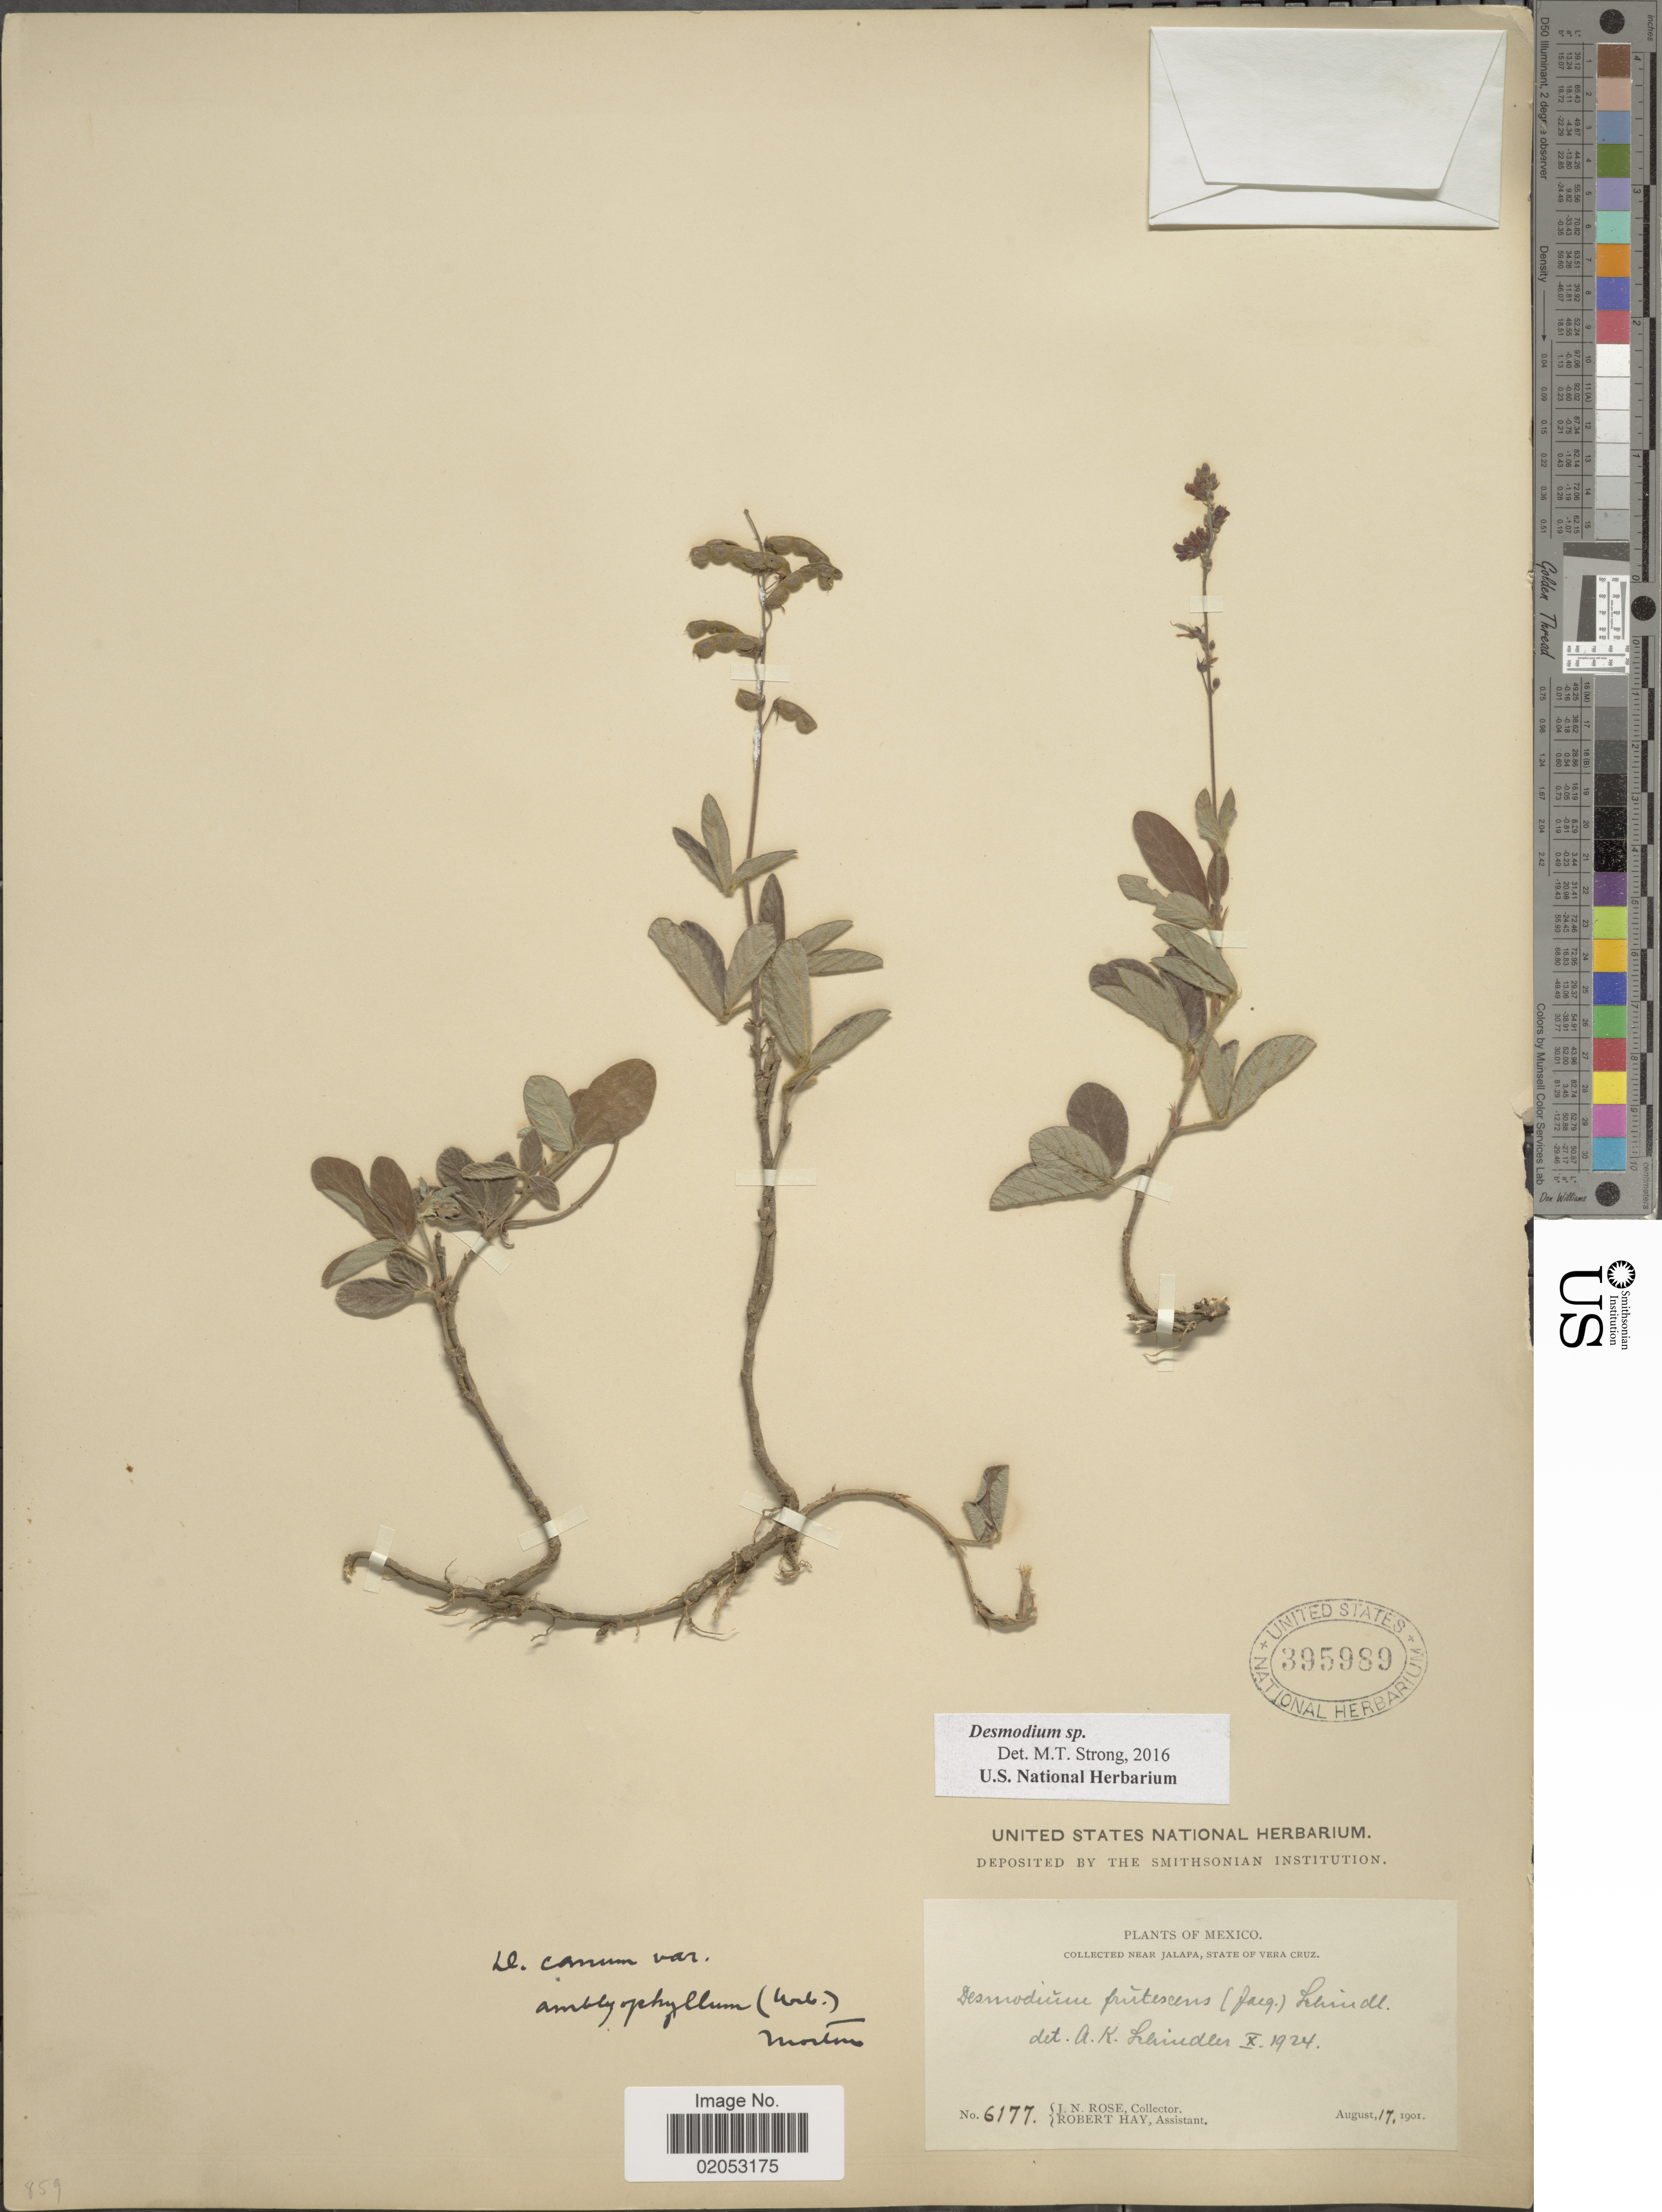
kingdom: Plantae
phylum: Tracheophyta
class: Magnoliopsida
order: Fabales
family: Fabaceae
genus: Desmodium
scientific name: Desmodium sp.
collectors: J. N. Rose & R. Hay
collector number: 6177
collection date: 1901-08-17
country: Mexico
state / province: Veracruz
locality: Near Jalapa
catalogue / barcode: US 395989